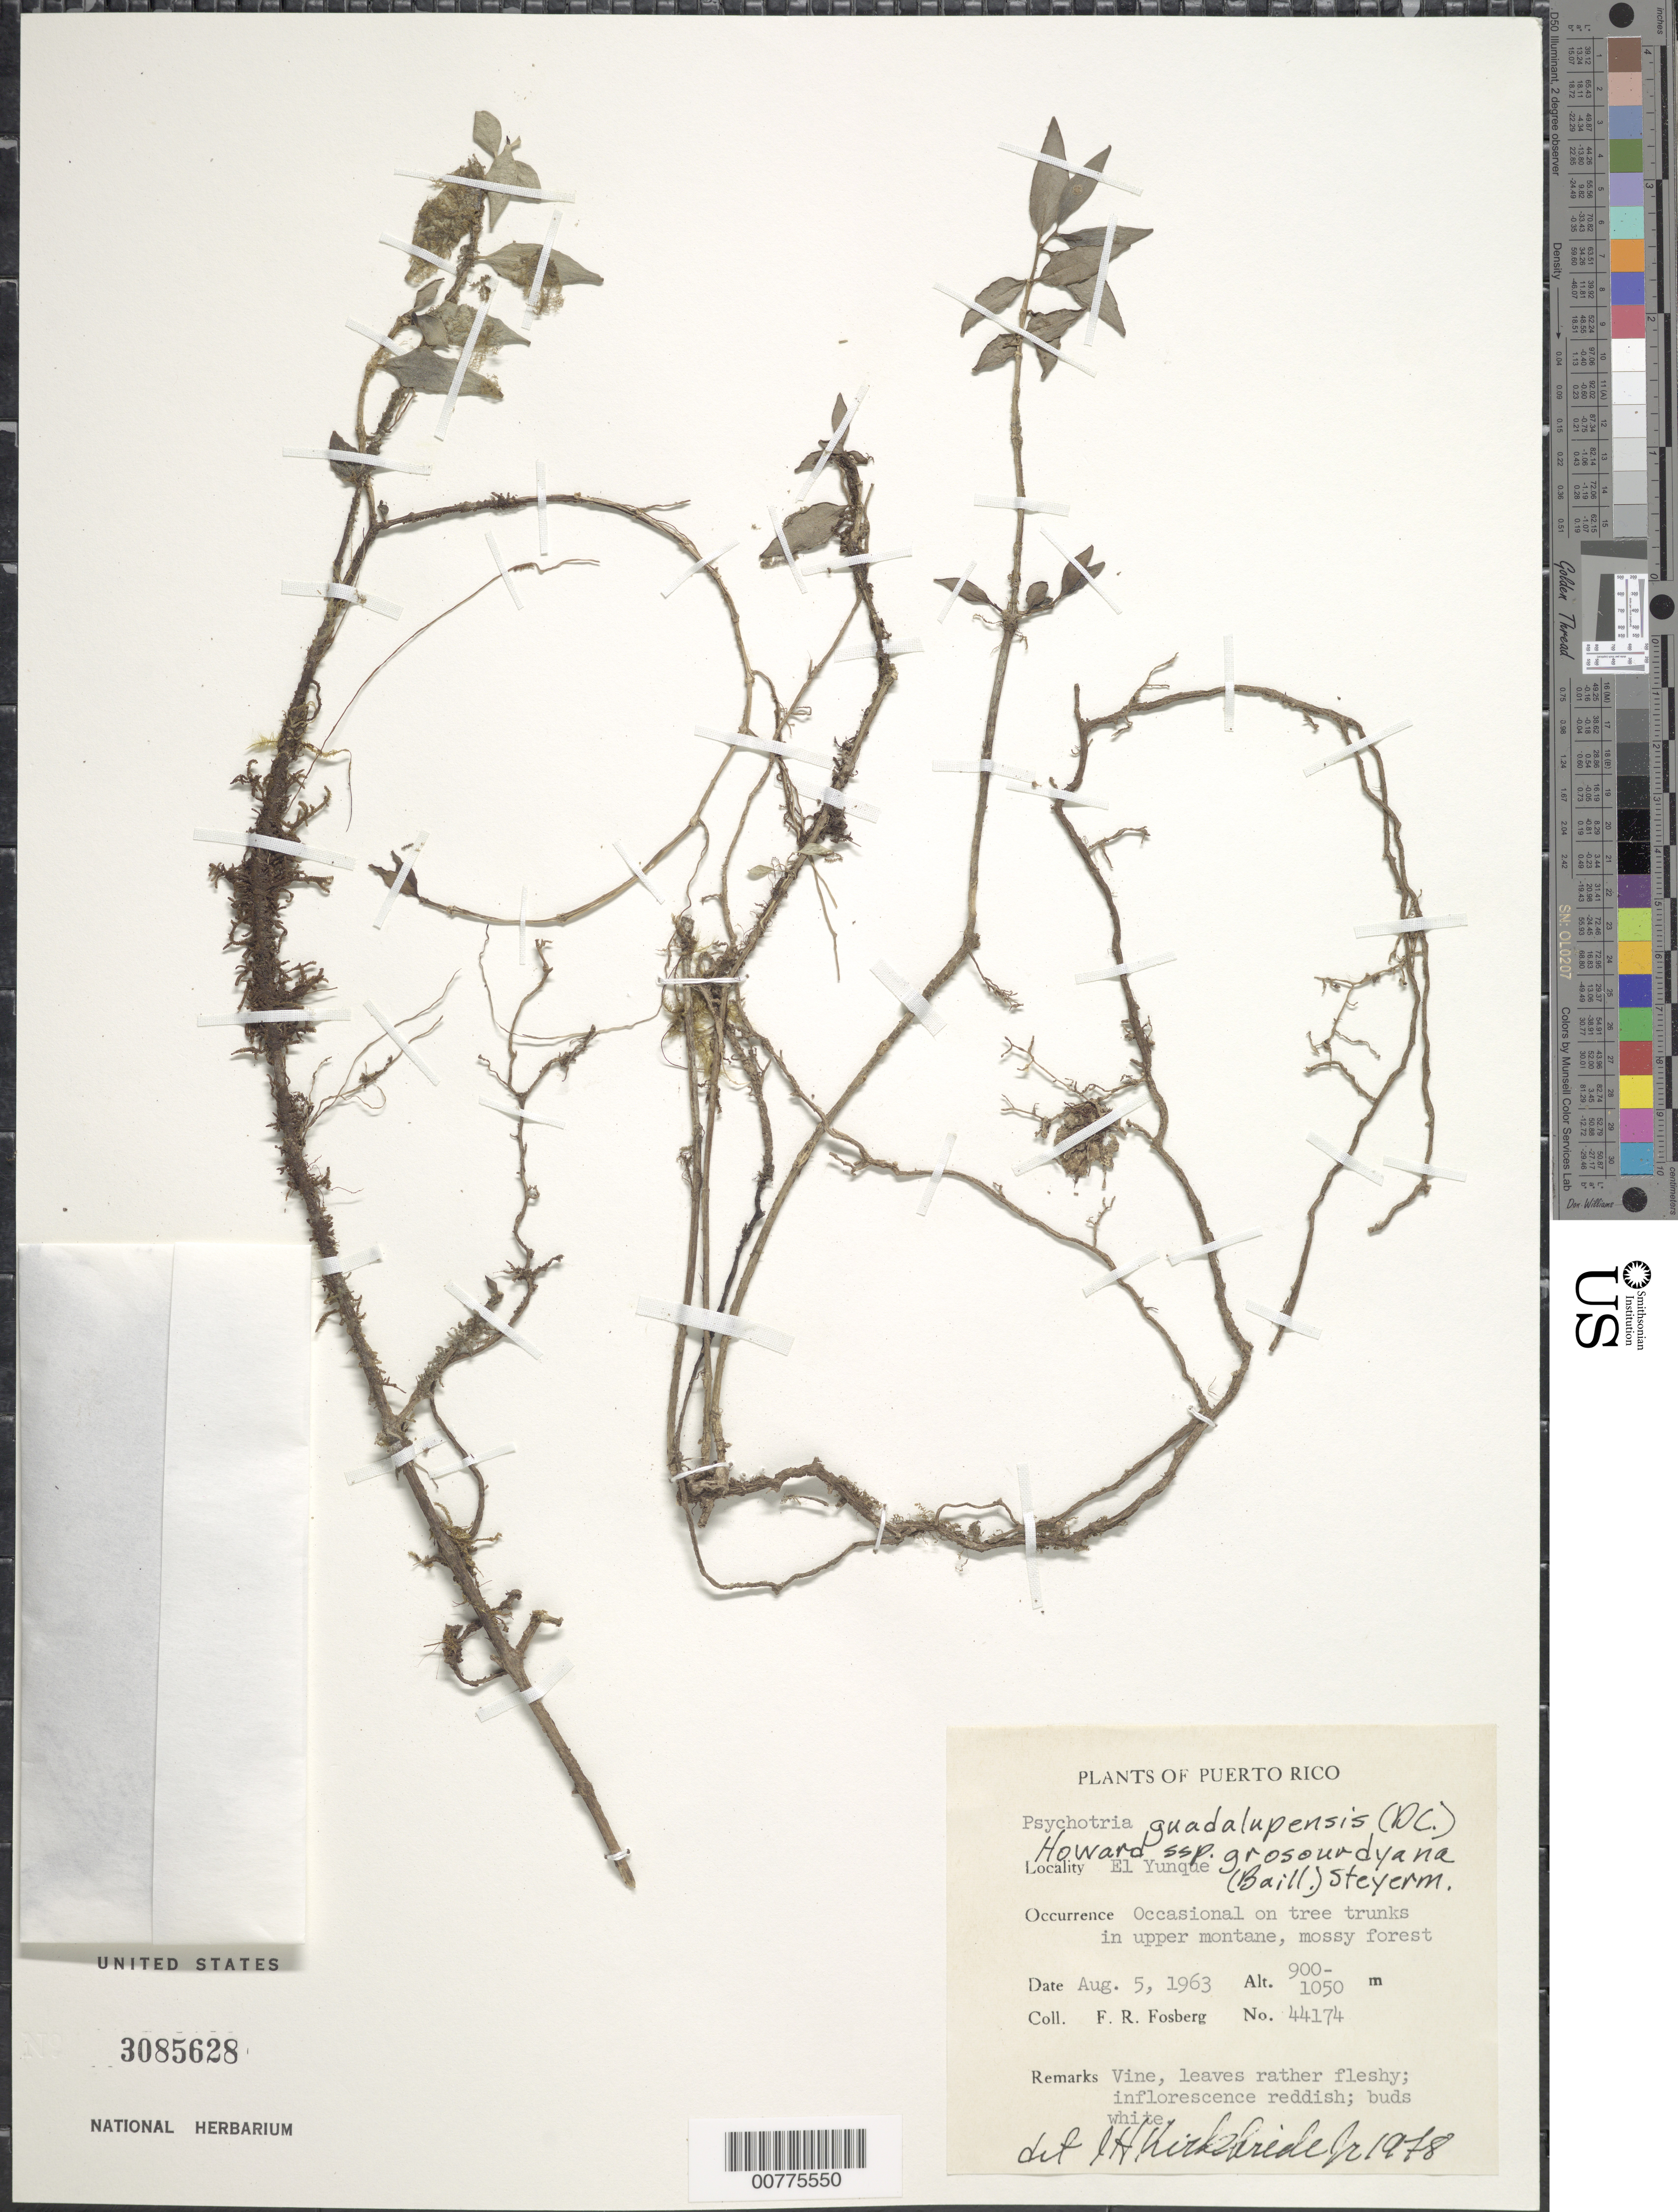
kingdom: Plantae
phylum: Tracheophyta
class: Magnoliopsida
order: Gentianales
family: Rubiaceae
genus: Notopleura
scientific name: Notopleura guadalupensis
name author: (DC.) C.M. Taylor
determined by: Kirkbride, --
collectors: F. R. Fosberg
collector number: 44174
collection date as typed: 05 Aug 1963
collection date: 1963-08-05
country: Puerto Rico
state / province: Río Grande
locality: El Yunque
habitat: Occasional on tree trunks in upper montane, mossy forest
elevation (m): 900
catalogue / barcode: US 3085628